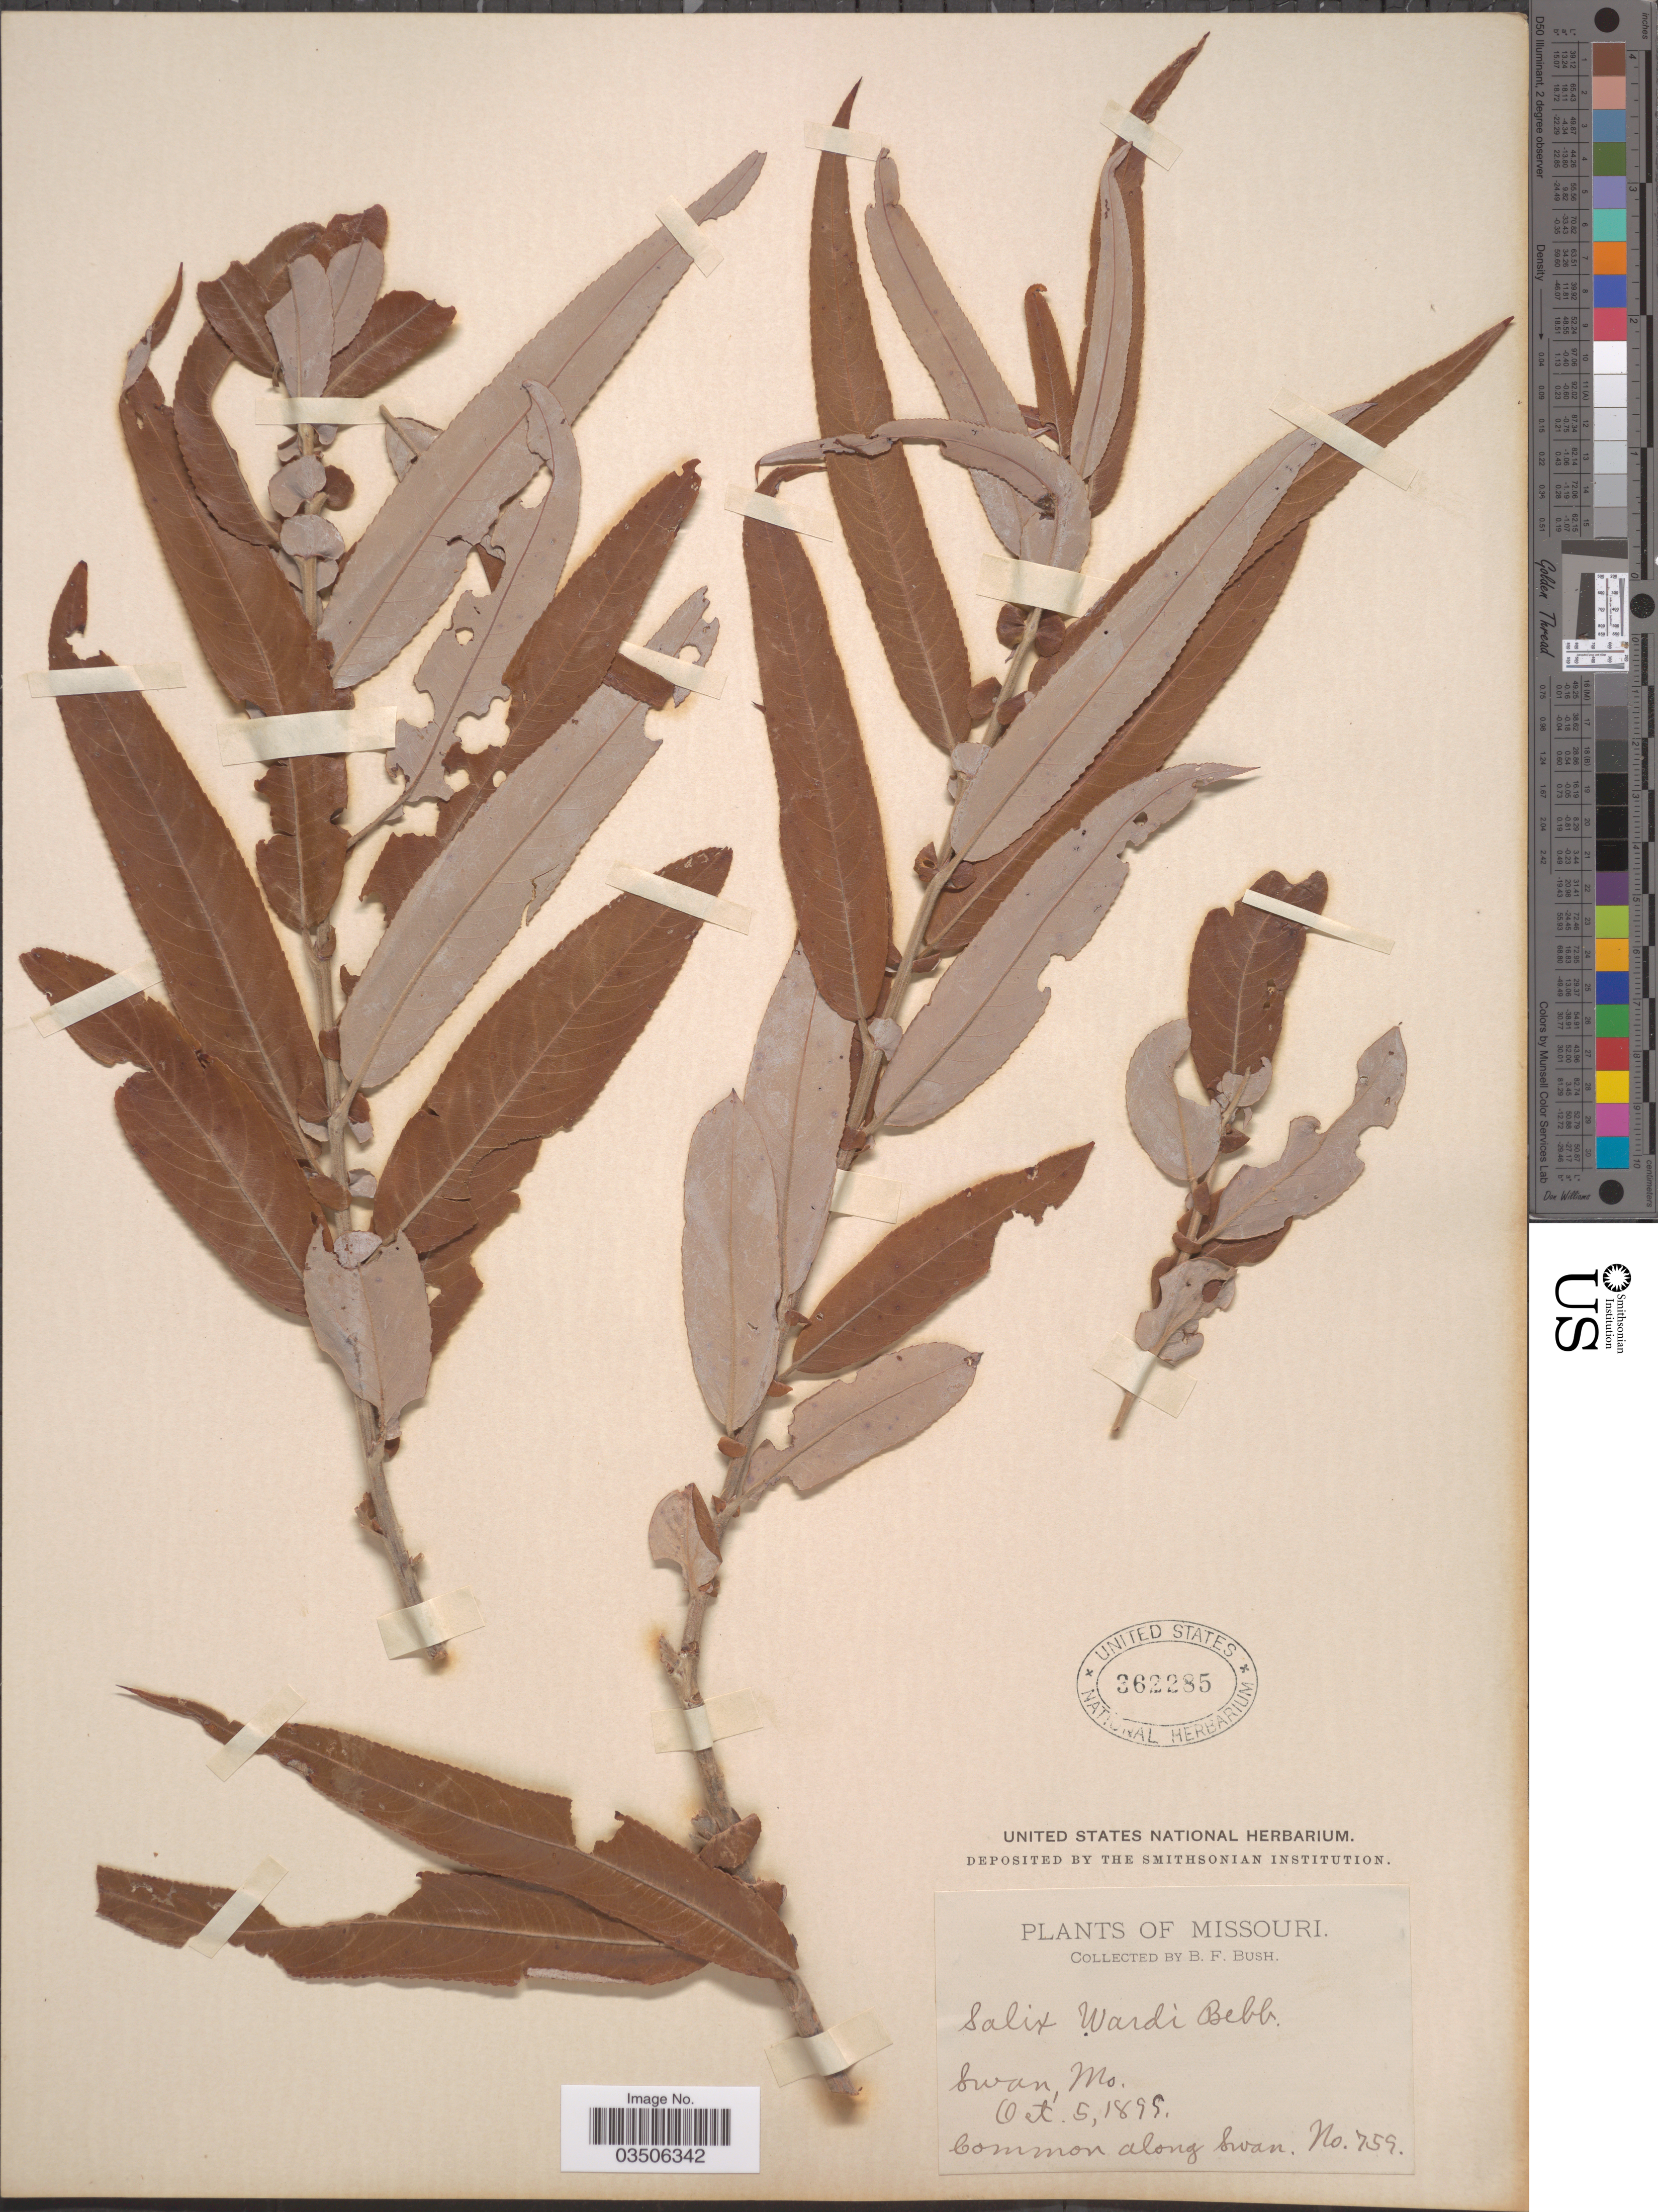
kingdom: Plantae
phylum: Tracheophyta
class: Magnoliopsida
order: Malpighiales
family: Salicaceae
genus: Salix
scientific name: Salix wardii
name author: Bebb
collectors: B. F. Bush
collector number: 759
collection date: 1899-10-05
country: United States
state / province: Missouri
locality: Swan. Common along Swan.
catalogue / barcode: US 362285